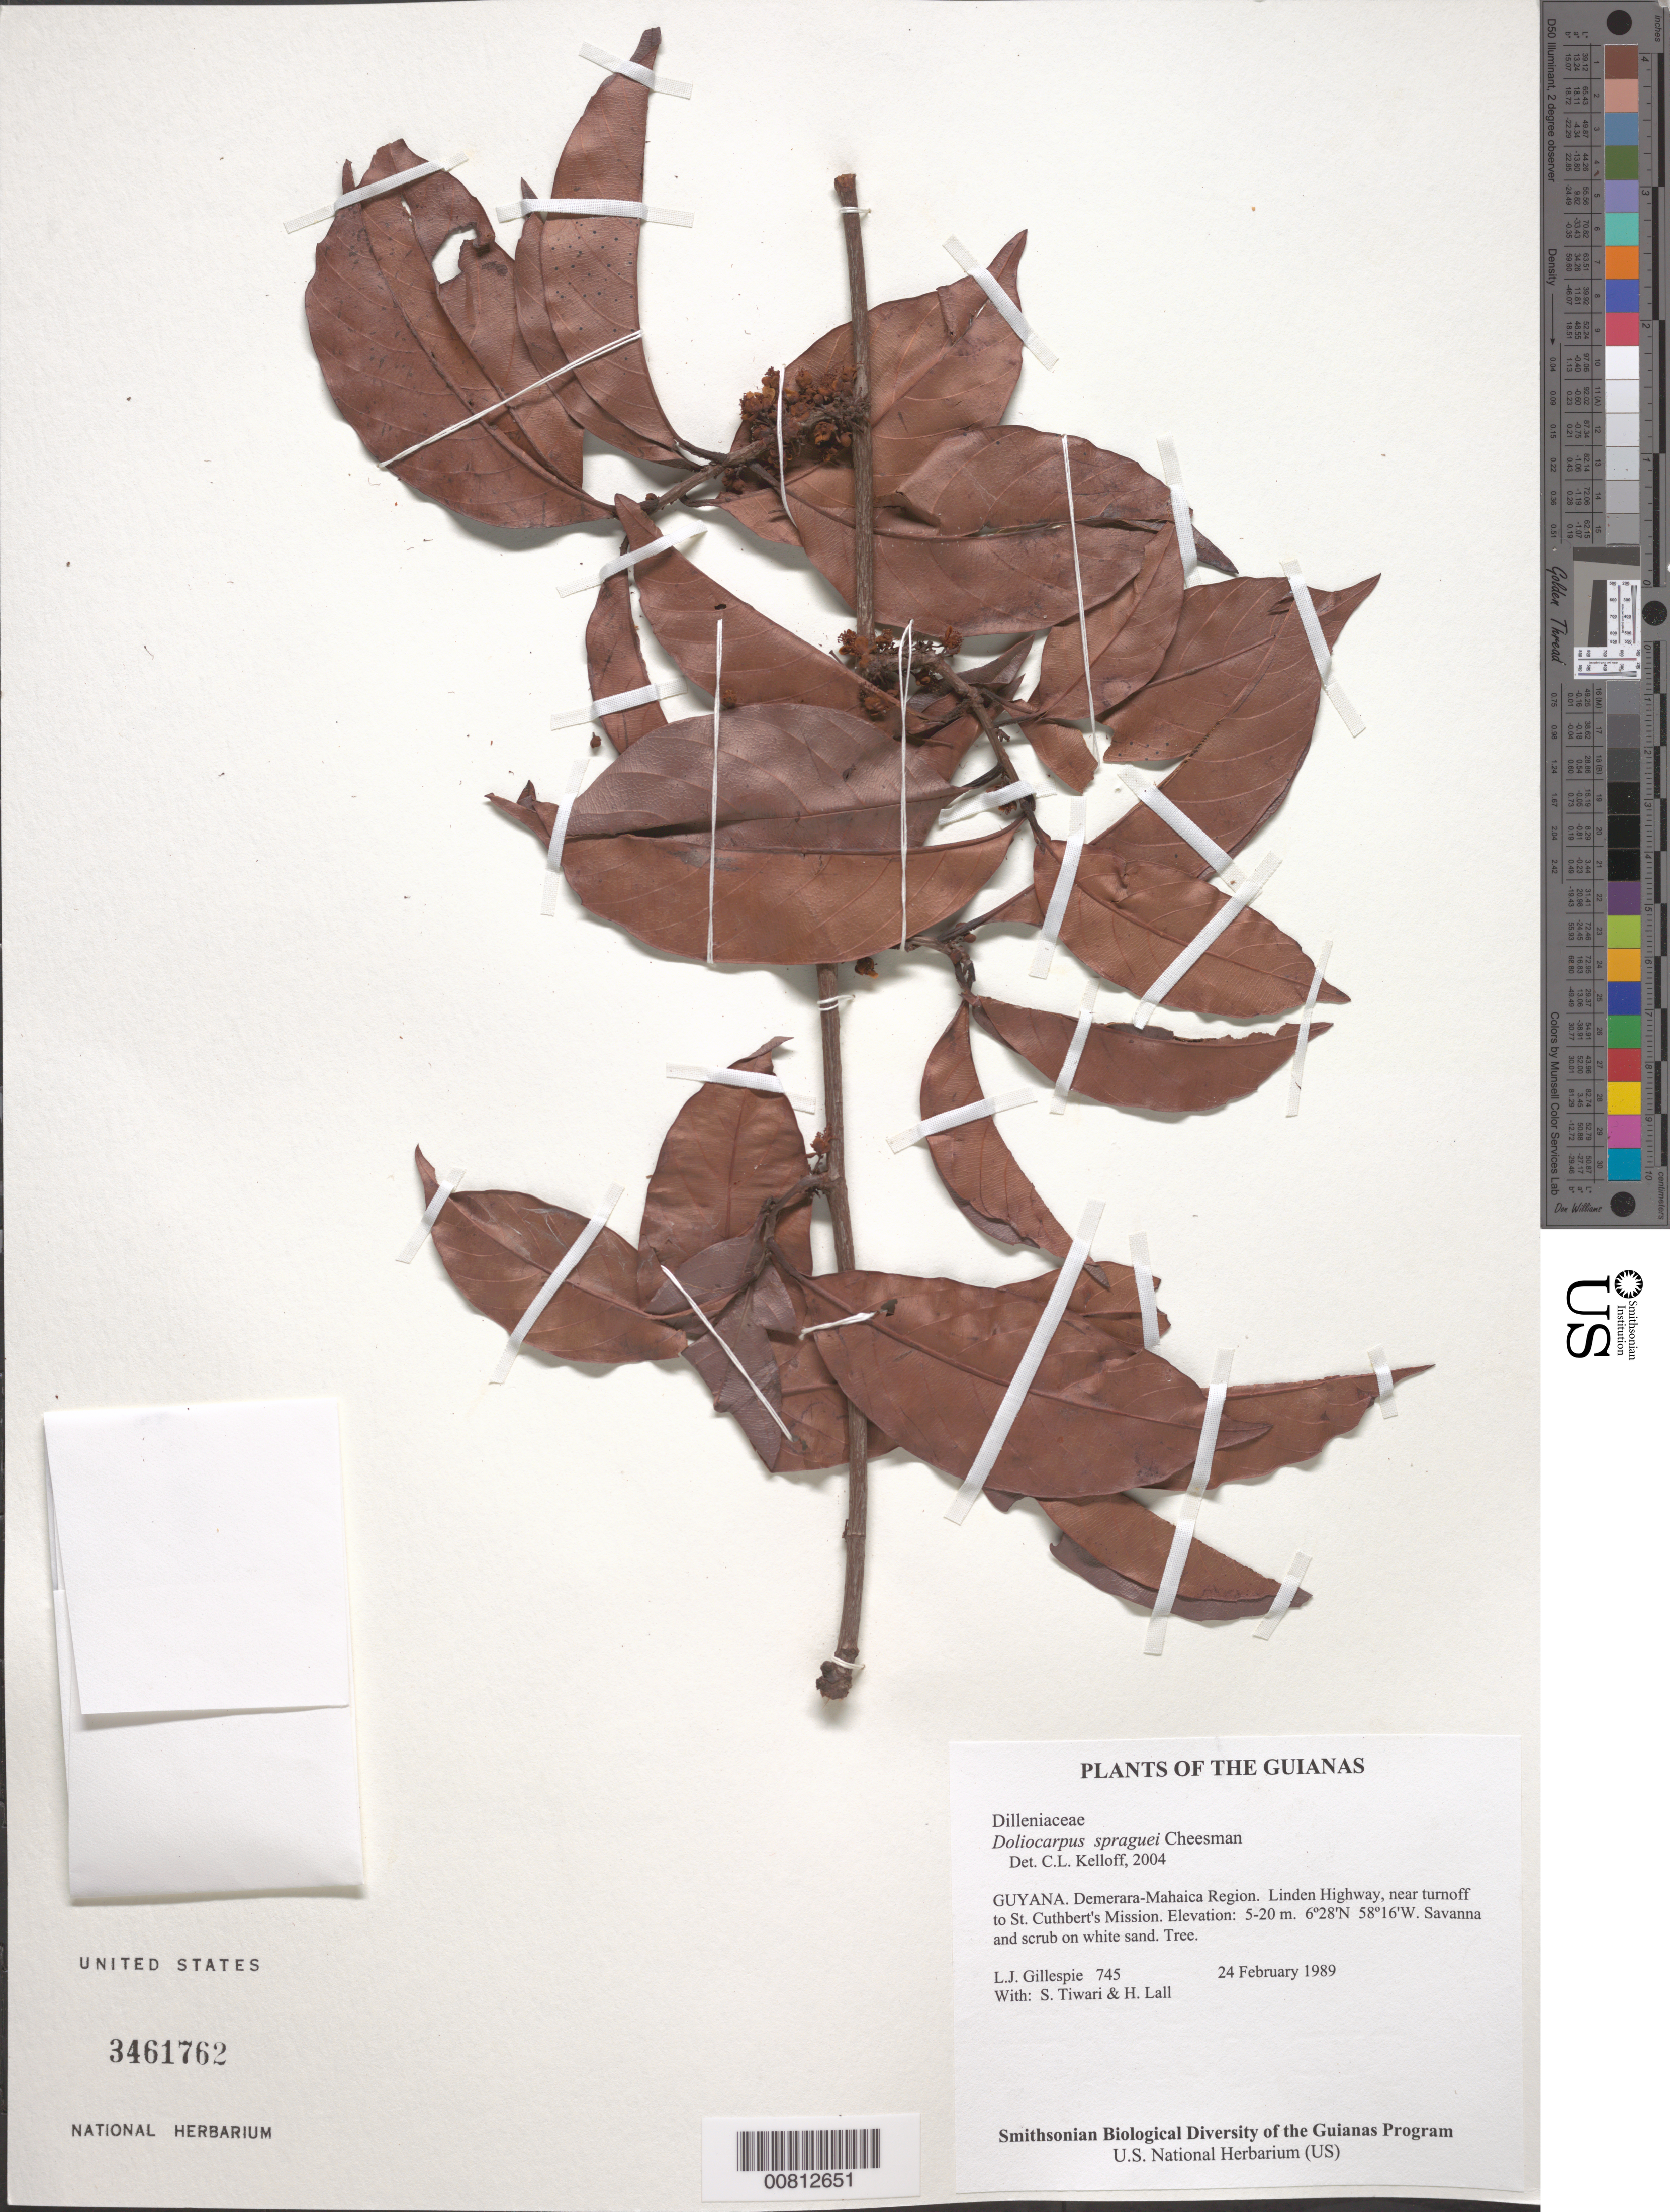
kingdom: Plantae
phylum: Tracheophyta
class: Magnoliopsida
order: Dilleniales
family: Dilleniaceae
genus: Doliocarpus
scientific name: Doliocarpus spraguei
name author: Cheesman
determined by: Kelloff, Carol L., (US), Smithsonian Institution - National Museum of Natural History (UNITED STATES)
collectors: L. J. Gillespie, S. Tiwari & H. Lall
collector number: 745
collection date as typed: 24 February 1989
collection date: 1989-02-24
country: Guyana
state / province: Demerara-Mahaica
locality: Linden Highway, near turnoff to St. Cuthbert's Mission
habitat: Savanna and scrub on white sand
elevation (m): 5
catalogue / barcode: US 3461762